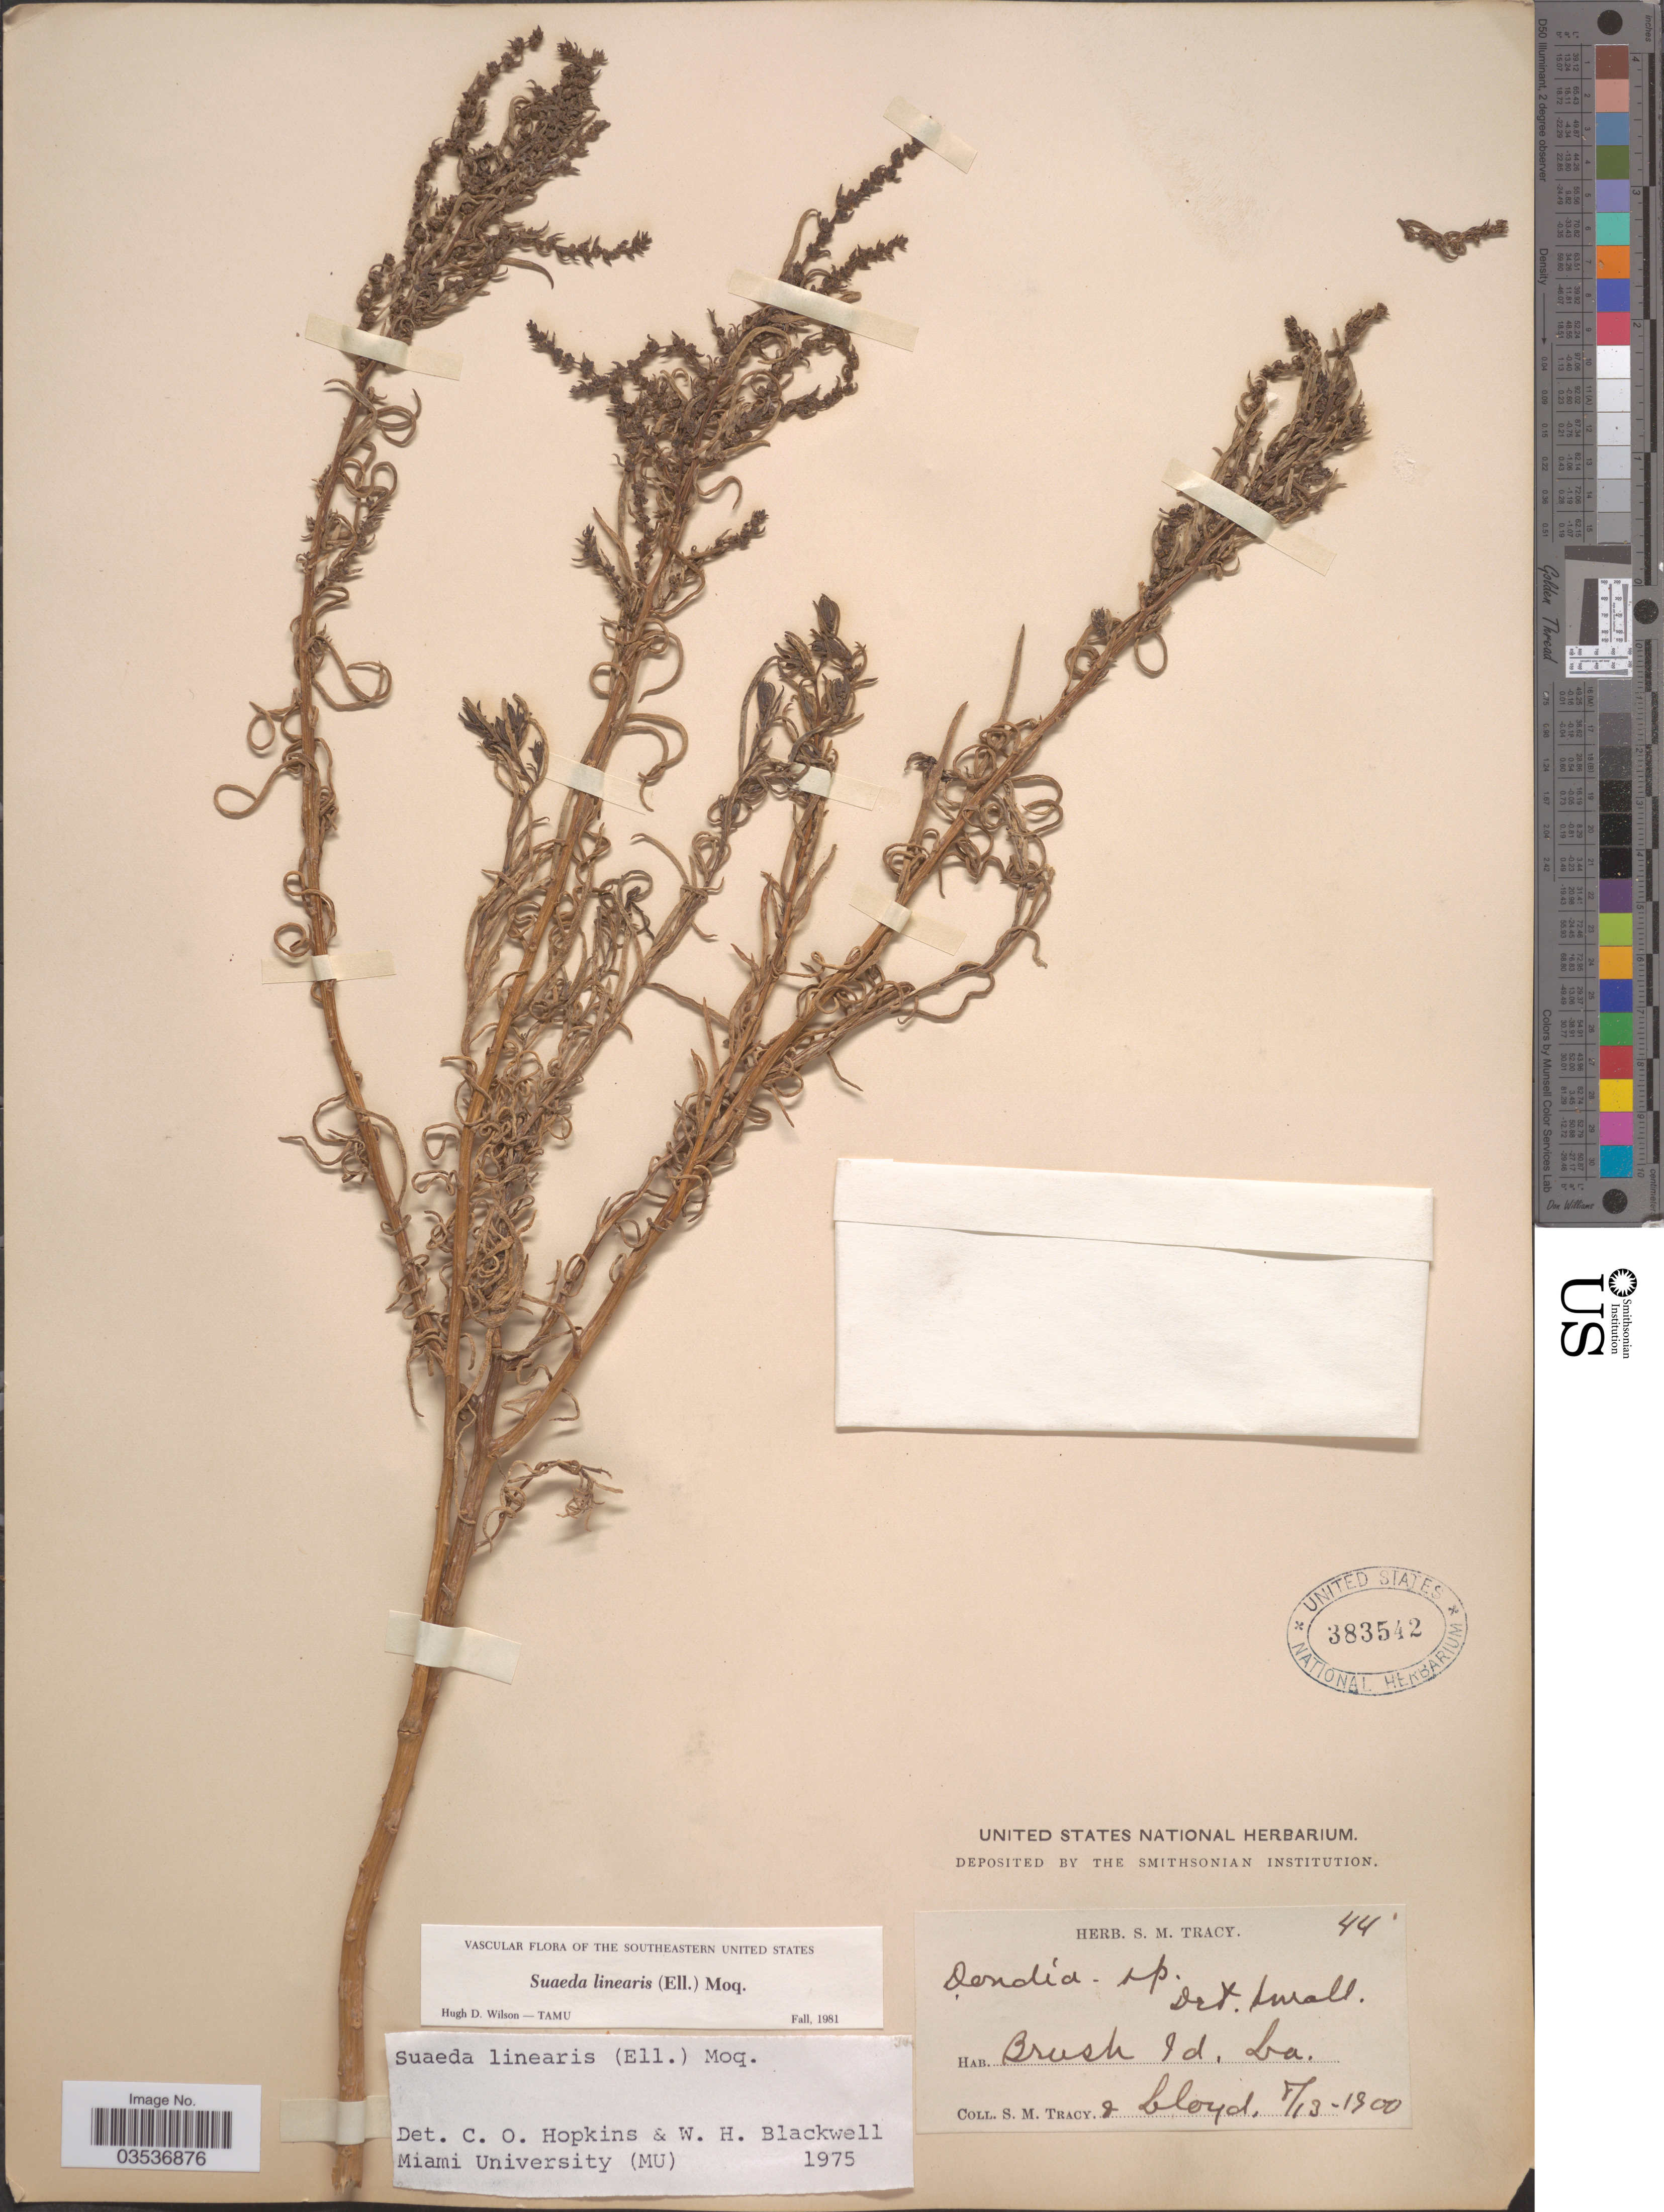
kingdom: Plantae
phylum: Tracheophyta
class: Magnoliopsida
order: Caryophyllales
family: Amaranthaceae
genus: Dondia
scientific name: Dondia linearis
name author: (Elliott) A. Heller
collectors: S. M. Tracy & -- Lloyd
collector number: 44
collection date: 1900-08-13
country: United States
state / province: Louisiana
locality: Brush Id.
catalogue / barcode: US 383542